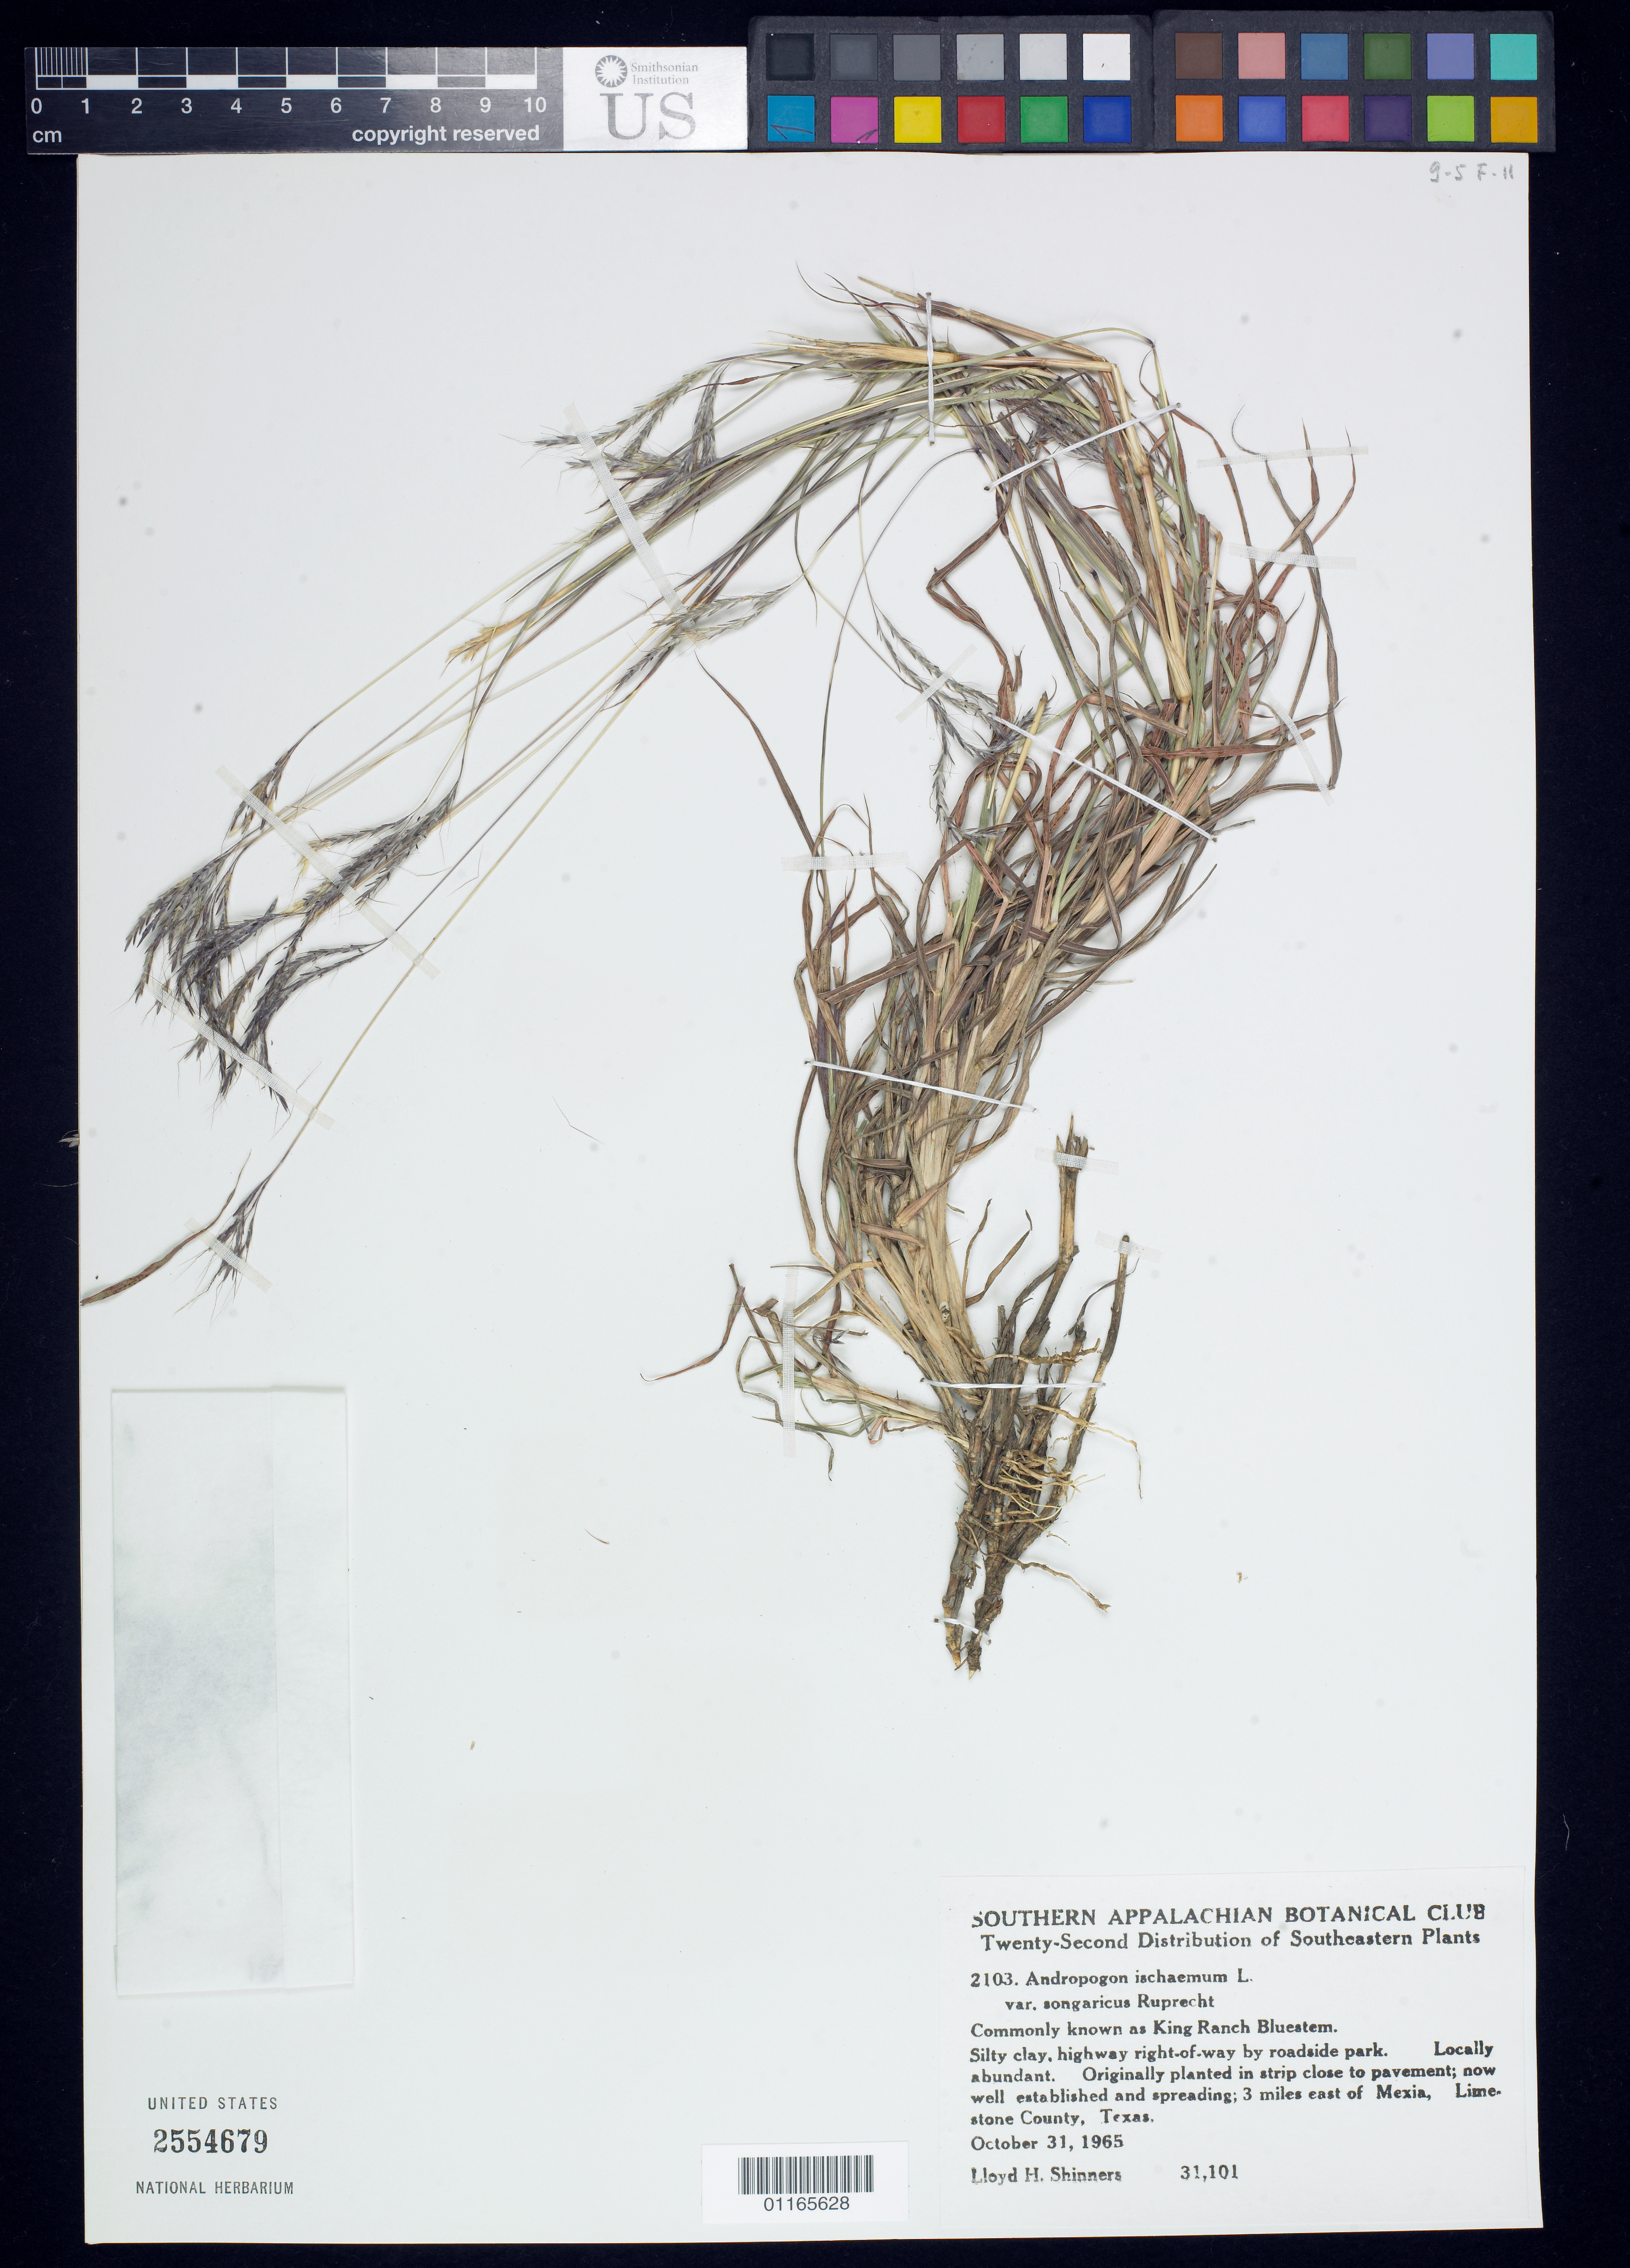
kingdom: Plantae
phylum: Tracheophyta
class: Liliopsida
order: Poales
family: Poaceae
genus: Andropogon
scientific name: Andropogon ischaemum var. songaricus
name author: Rupr. ex Fisch. & C.A. Mey.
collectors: L. H. Shinners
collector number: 31101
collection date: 1965-10-31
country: United States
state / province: Texas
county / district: Limestone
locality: Highway right-of-way by roadside park.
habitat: Silty clay. Locally abundant. Originally planted in strip close to pavement; now well established and spreading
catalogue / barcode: US 2554679